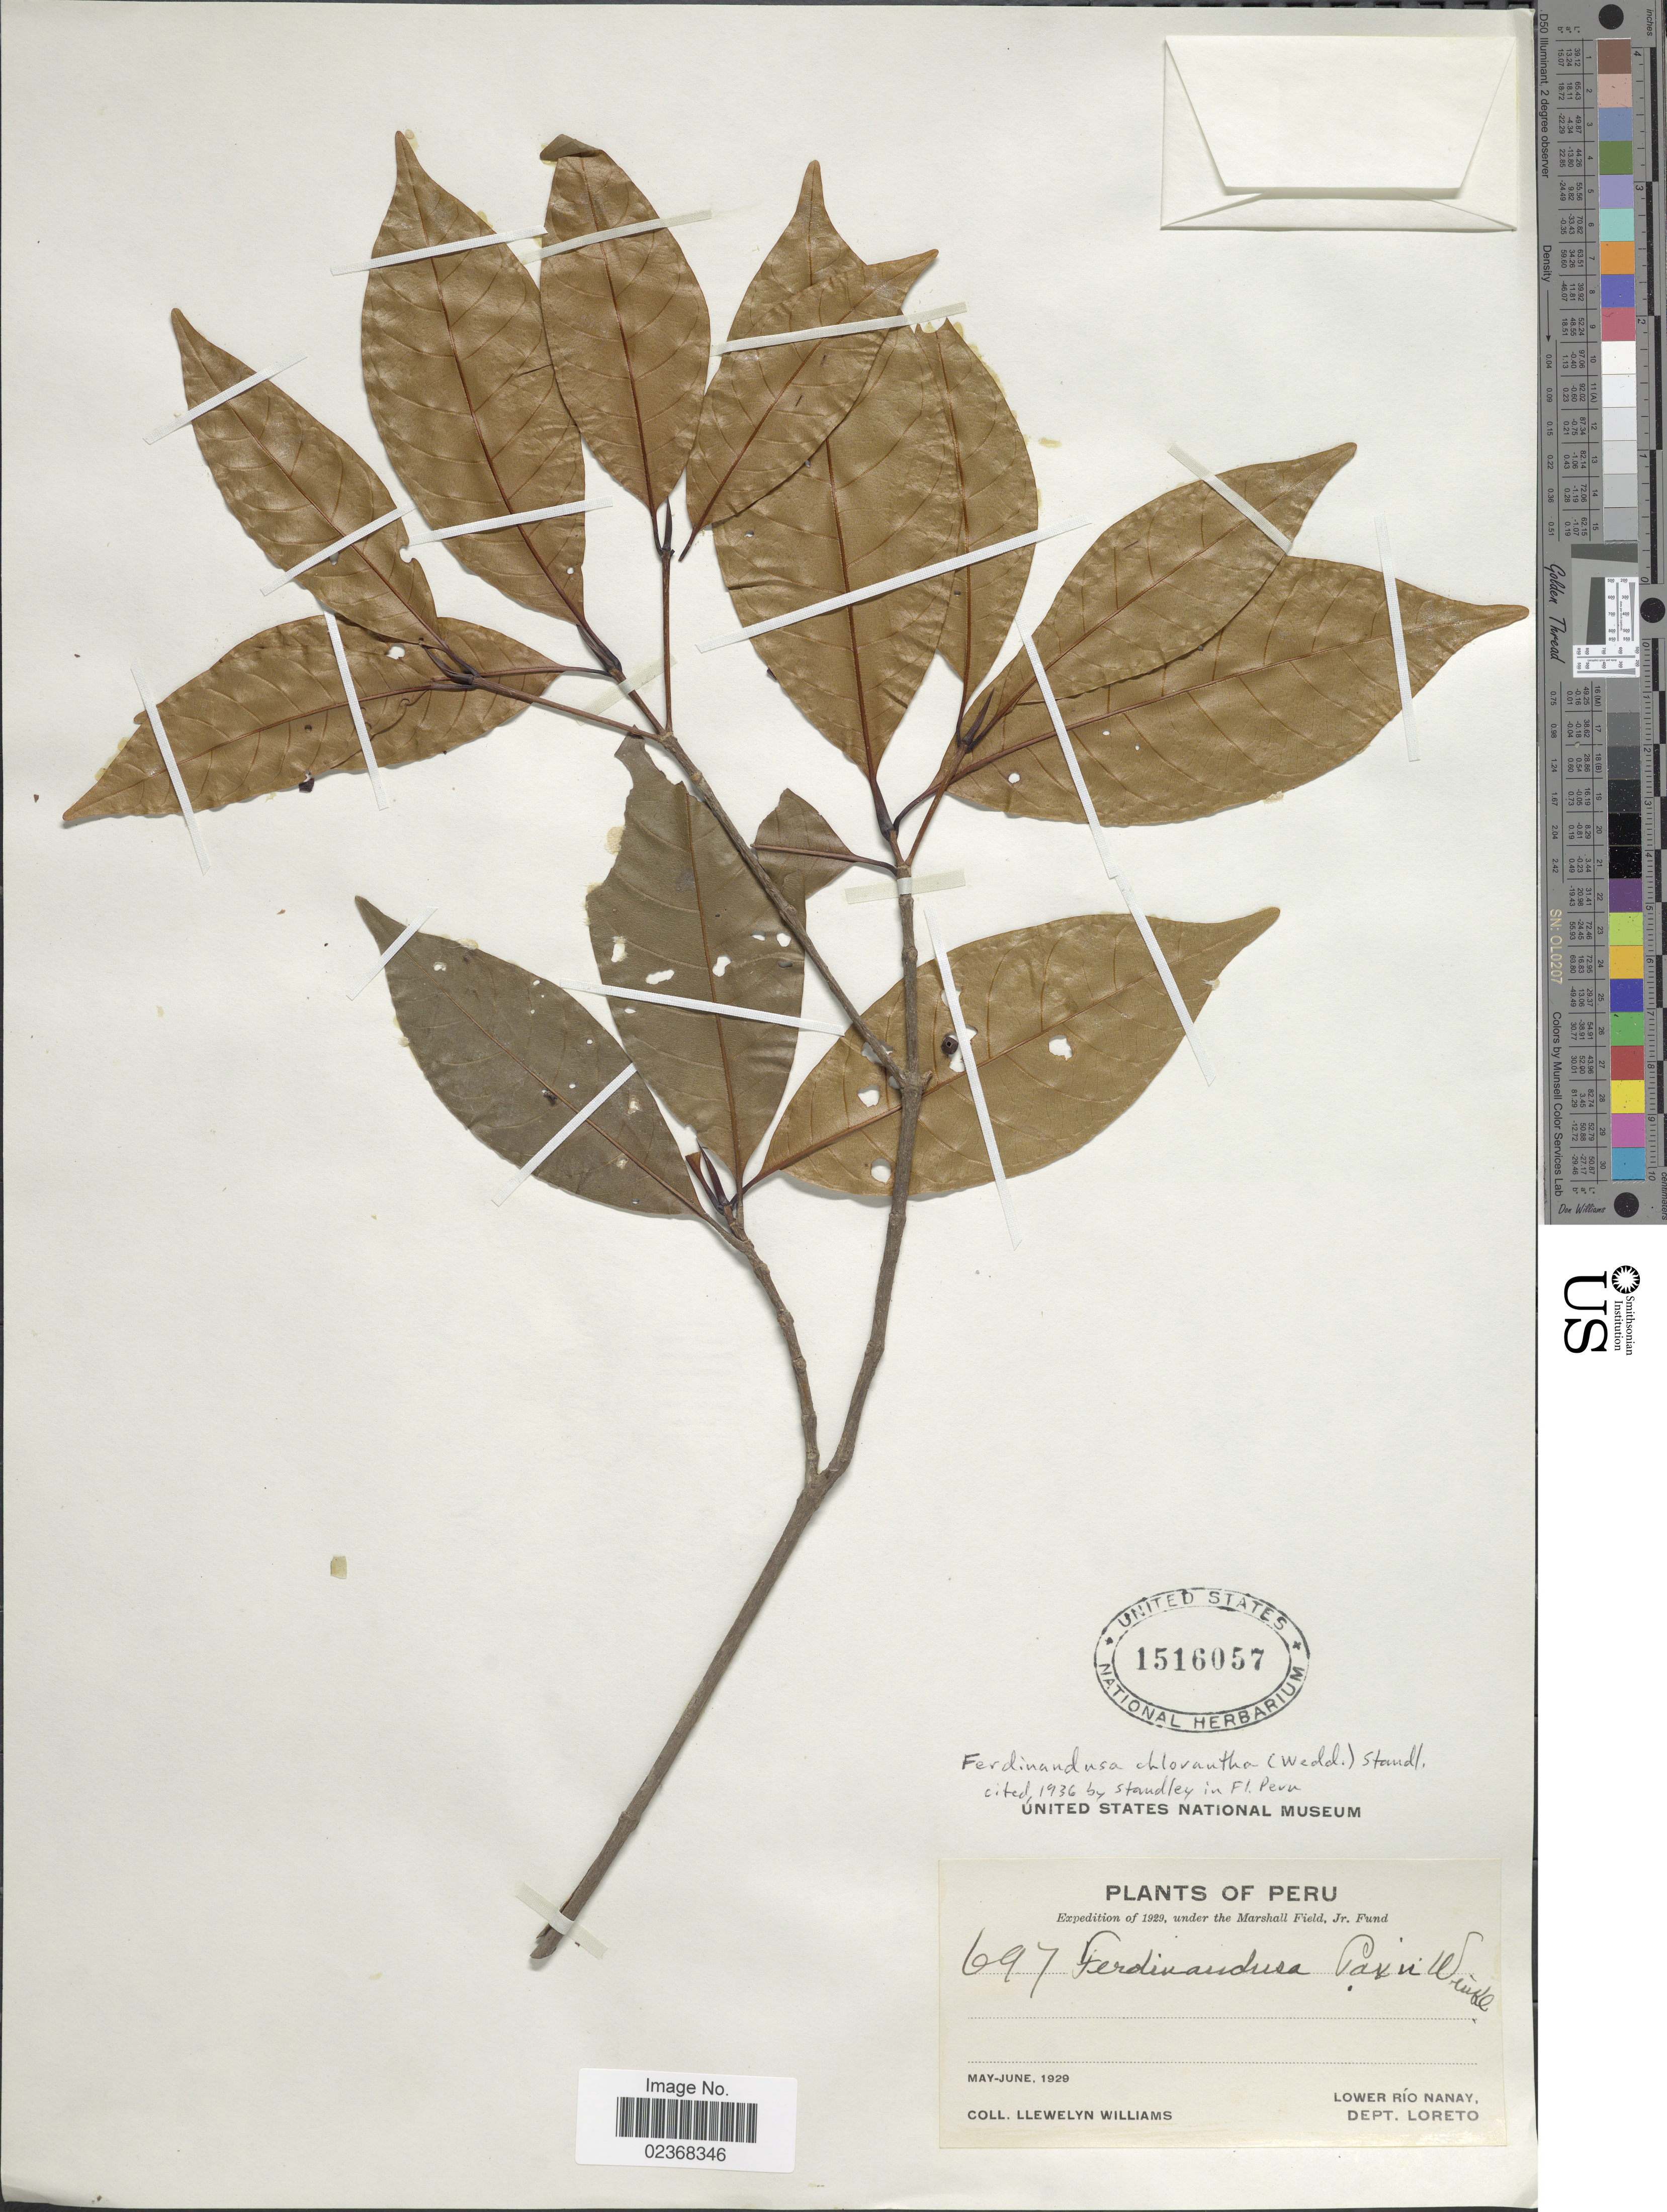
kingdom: Plantae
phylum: Tracheophyta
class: Magnoliopsida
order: Gentianales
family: Rubiaceae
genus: Ferdinandusa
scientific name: Ferdinandusa chlorantha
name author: (Wedd.) Standl.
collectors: Ll. Williams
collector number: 697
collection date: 1929-05/1929-06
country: Peru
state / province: Loreto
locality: Lower Rio Nanay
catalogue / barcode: US 1516057